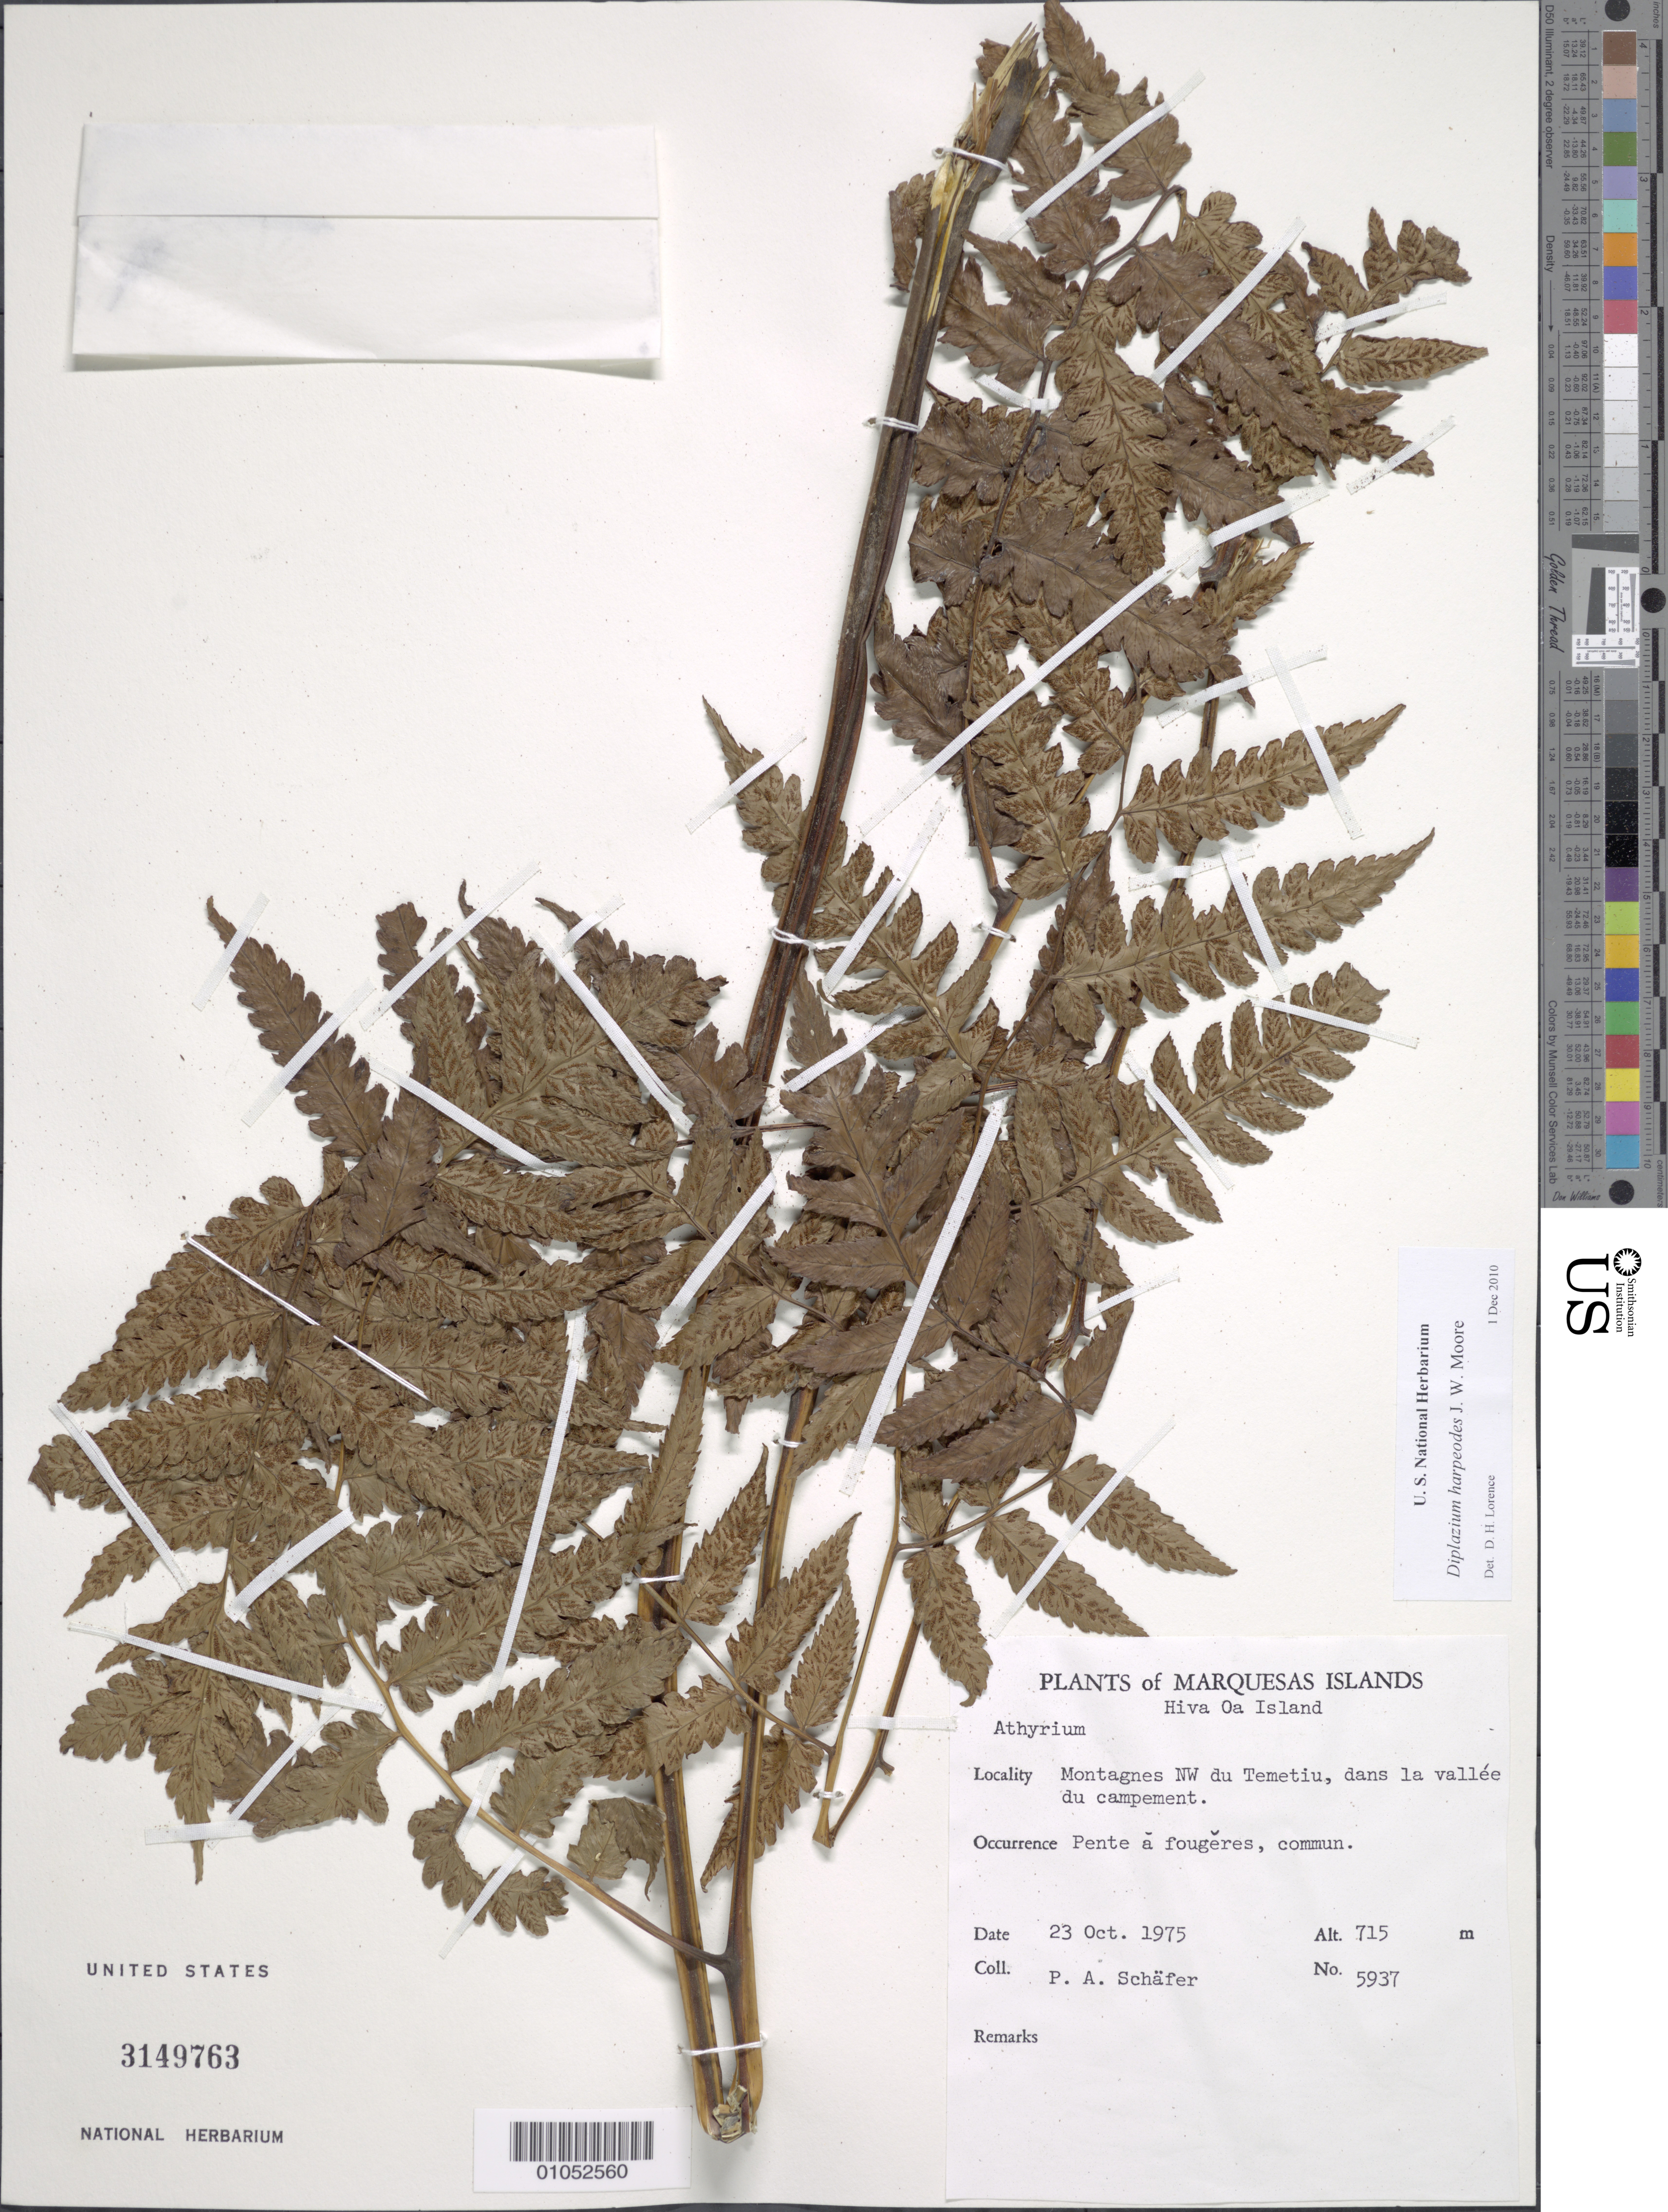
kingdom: Plantae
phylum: Tracheophyta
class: Polypodiopsida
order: Polypodiales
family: Athyriaceae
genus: Diplazium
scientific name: Diplazium harpeodes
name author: T. Moore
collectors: P. A. Schäfer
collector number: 5937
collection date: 1975-10-23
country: French Polynesia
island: Hiva Oa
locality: Montagnes NW du Temetiu, dans la vallee du campement.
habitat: Pente a fougeres, commun.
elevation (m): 715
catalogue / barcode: US 3149763